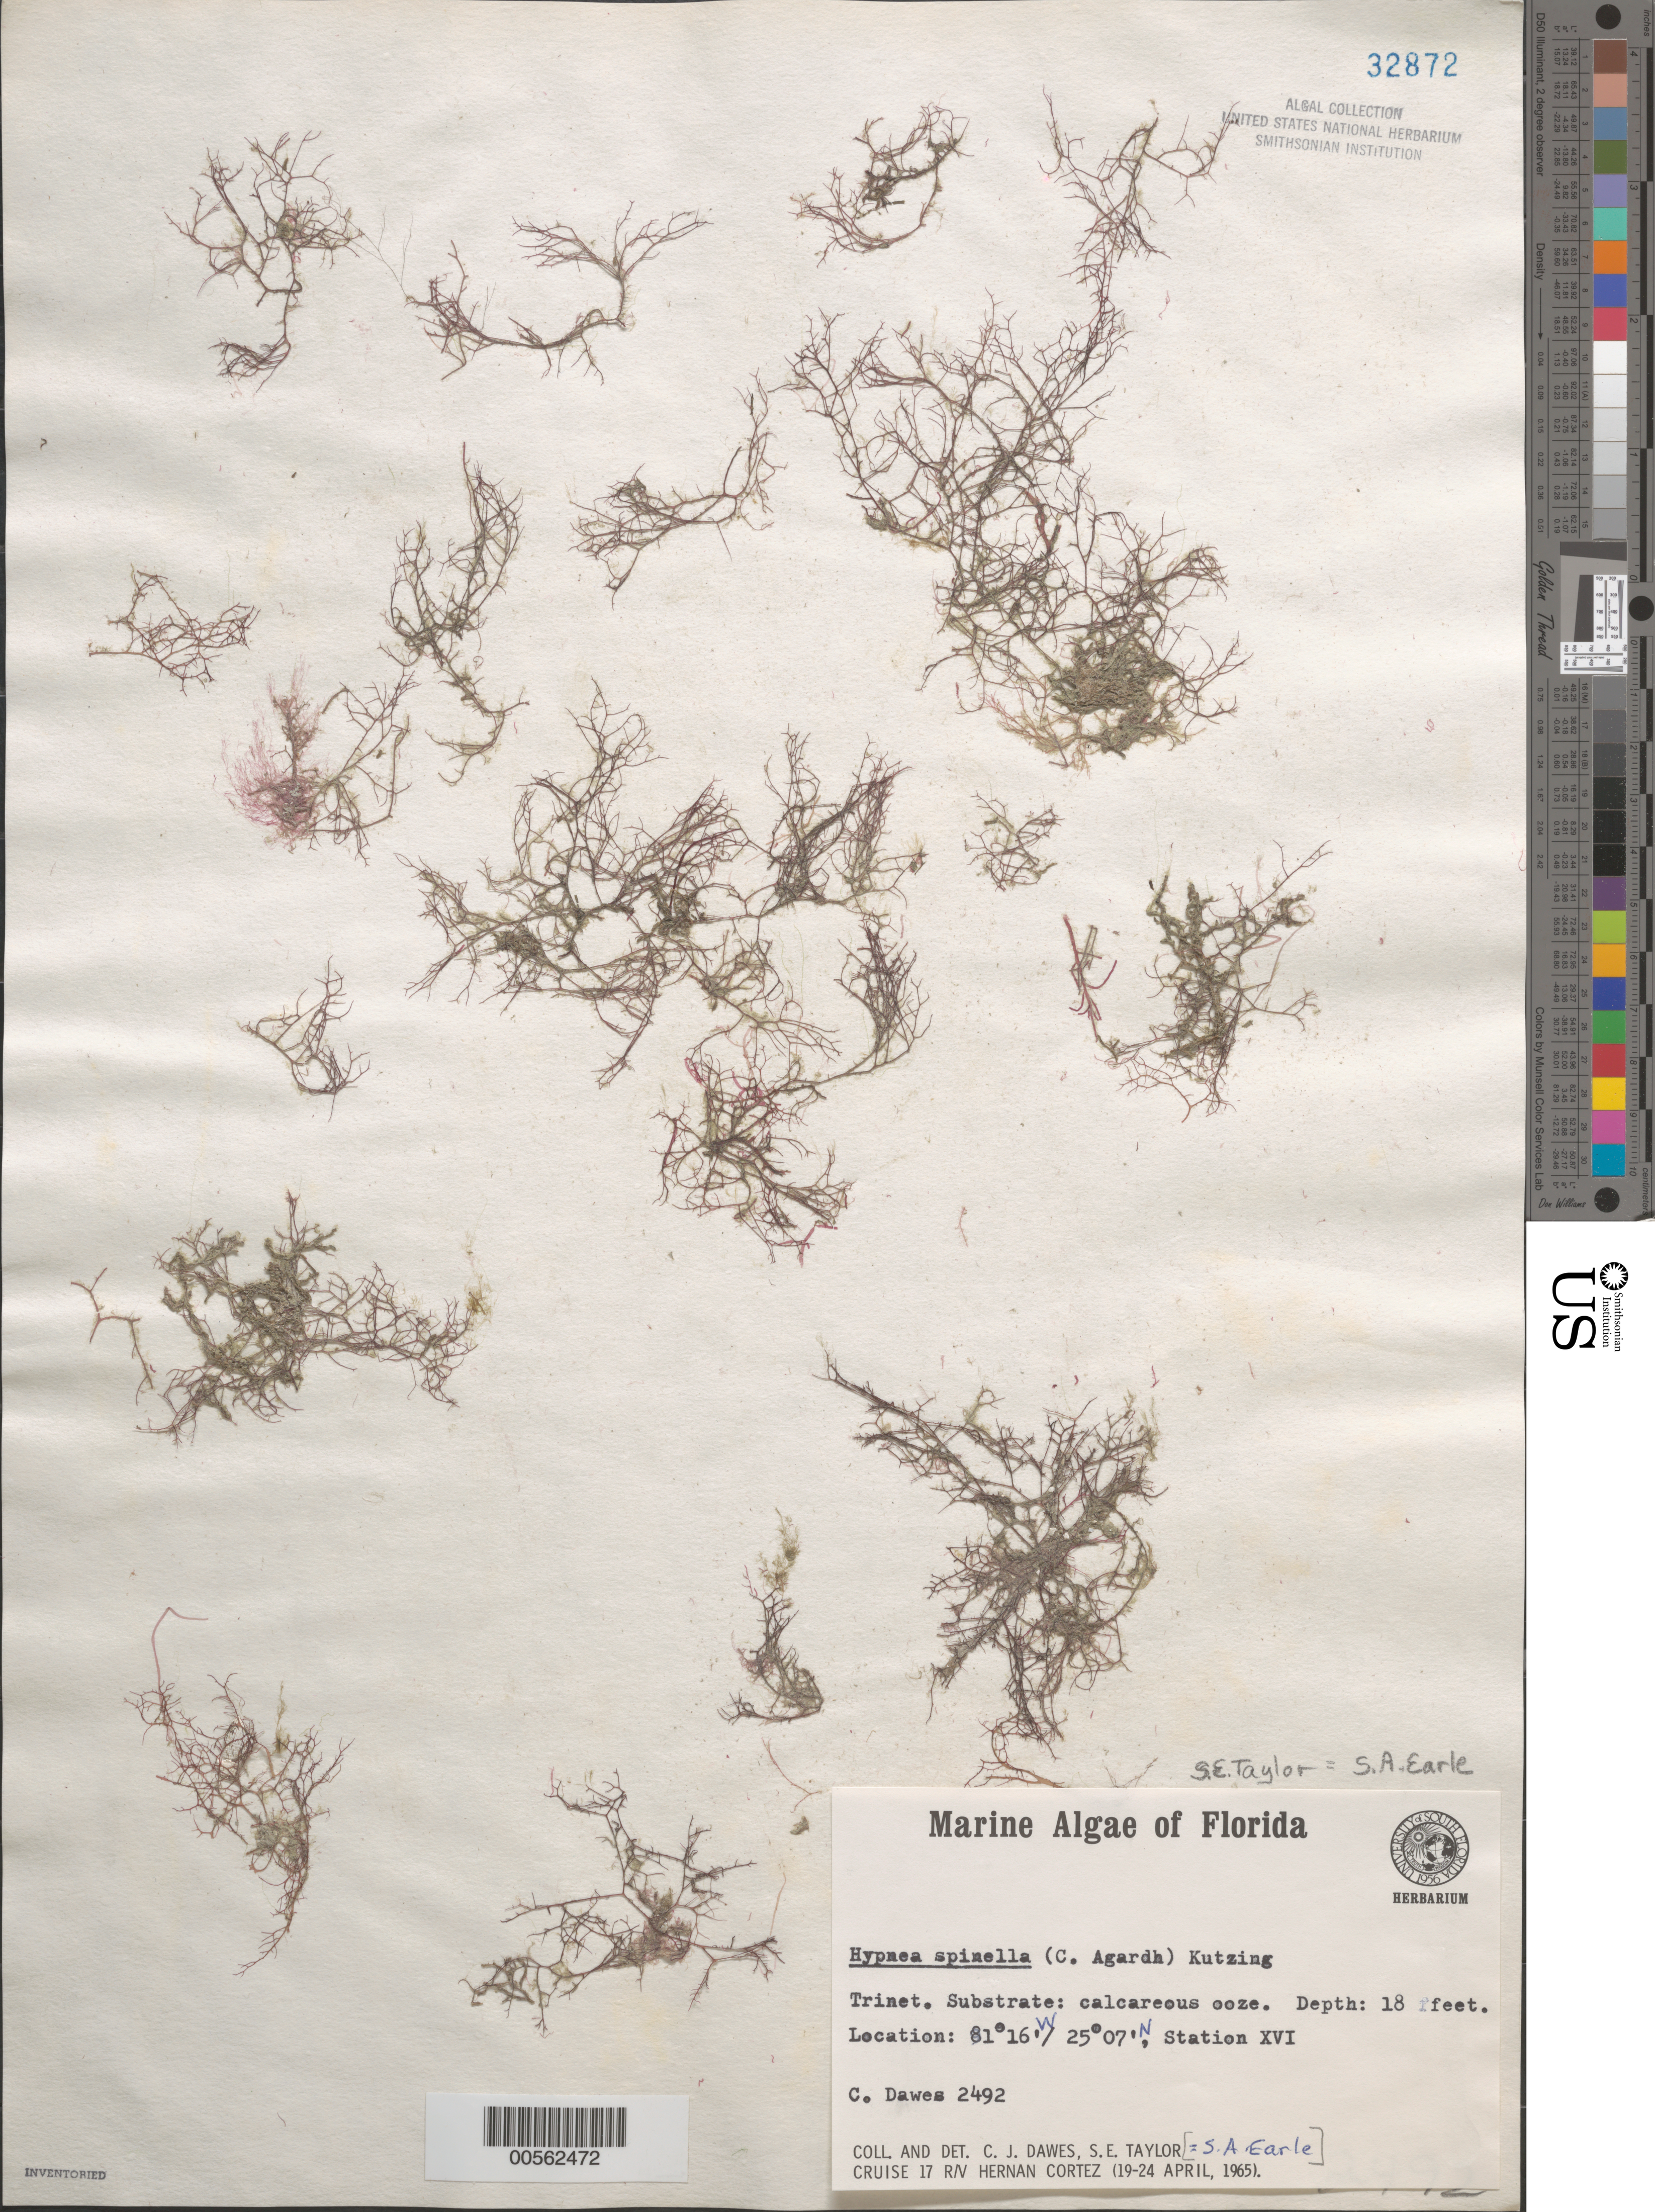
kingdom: Plantae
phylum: Rhodophyta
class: Florideophyceae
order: Gigartinales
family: Cystocloniaceae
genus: Hypnea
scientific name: Hypnea spinella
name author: (C. Agardh) Kütz.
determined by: Dawes, C. J.; Earle, S. A.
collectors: C. Dawes & S. A. Earle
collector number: CJD 2492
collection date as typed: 19 Apr 1965 TO 24 Apr 1965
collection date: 1965-04-19/1965-04-24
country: United States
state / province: Florida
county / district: Monroe County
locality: Florida Bay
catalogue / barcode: US 32872